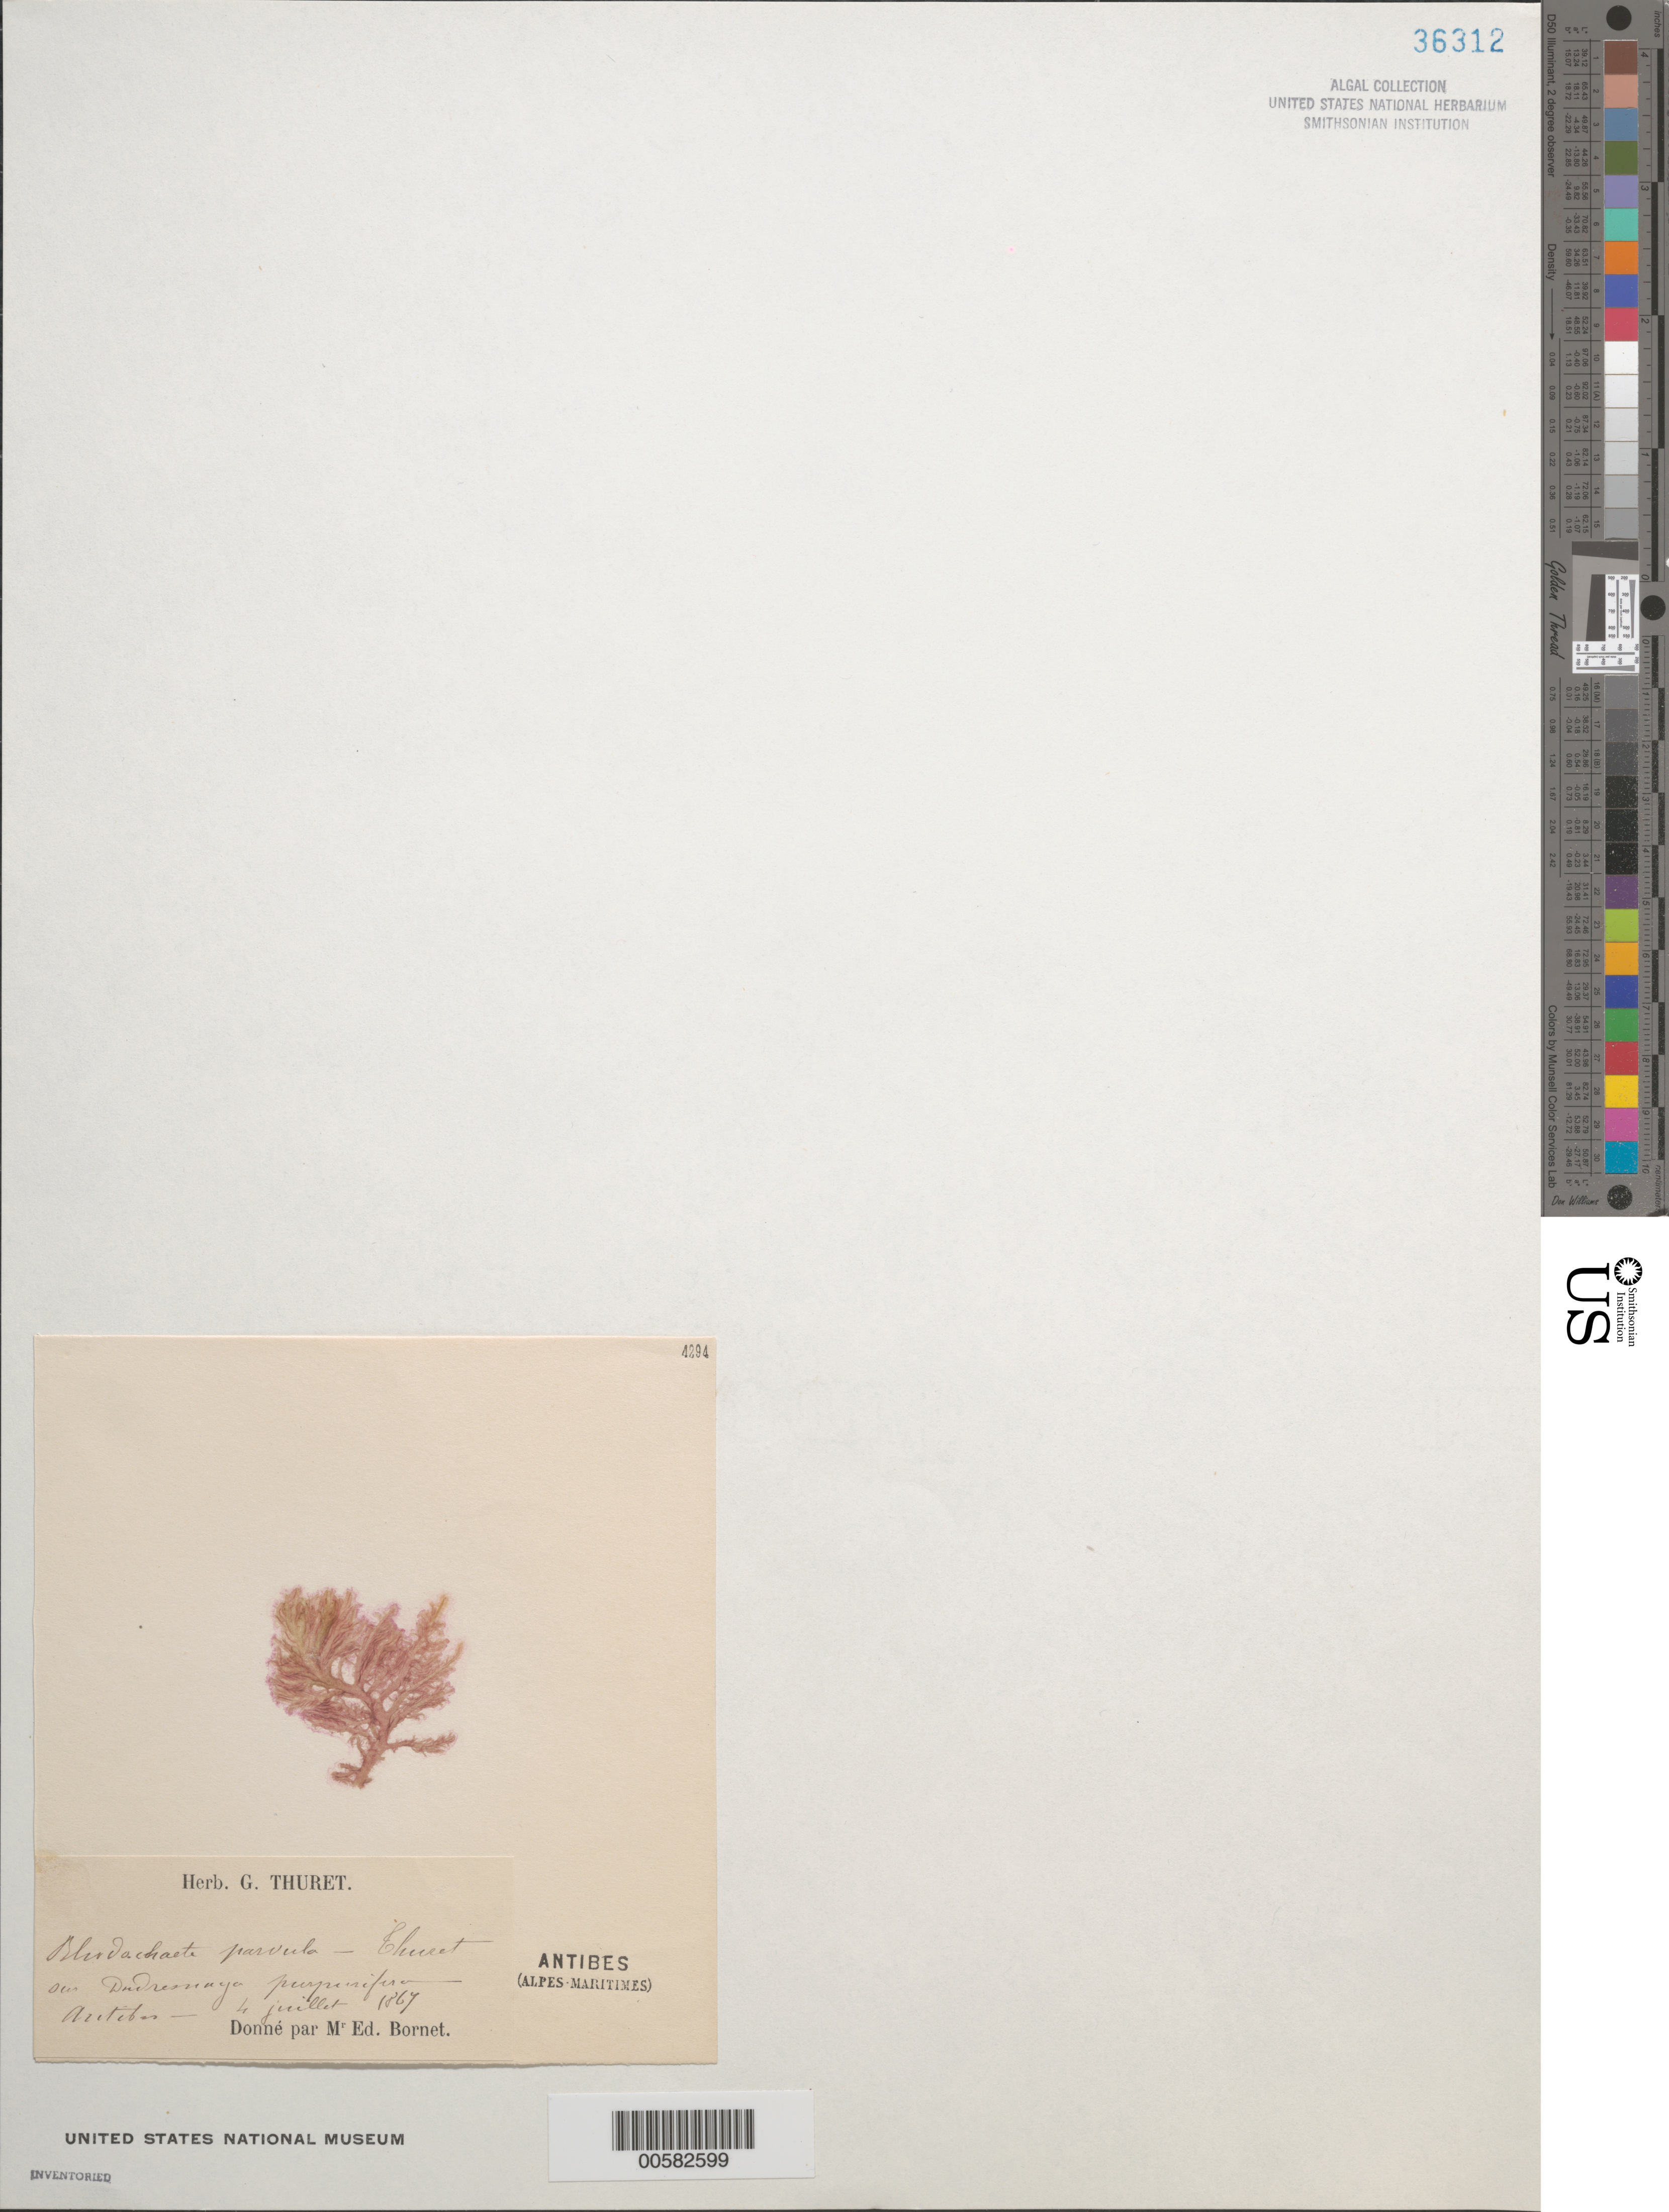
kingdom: Plantae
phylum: Rhodophyta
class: Compsopogonophyceae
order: Rhodochaetales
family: Rhodochaetaceae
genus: Rhodochaete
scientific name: Rhodochaete parvula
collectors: Thuret, G. (herbarium)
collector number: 4294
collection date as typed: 04 Jul 1869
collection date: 1869-07-04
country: France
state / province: Provence-Alpes-Côte d'Azur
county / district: Alpes-Maritimes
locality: Antibes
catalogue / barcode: US 36312